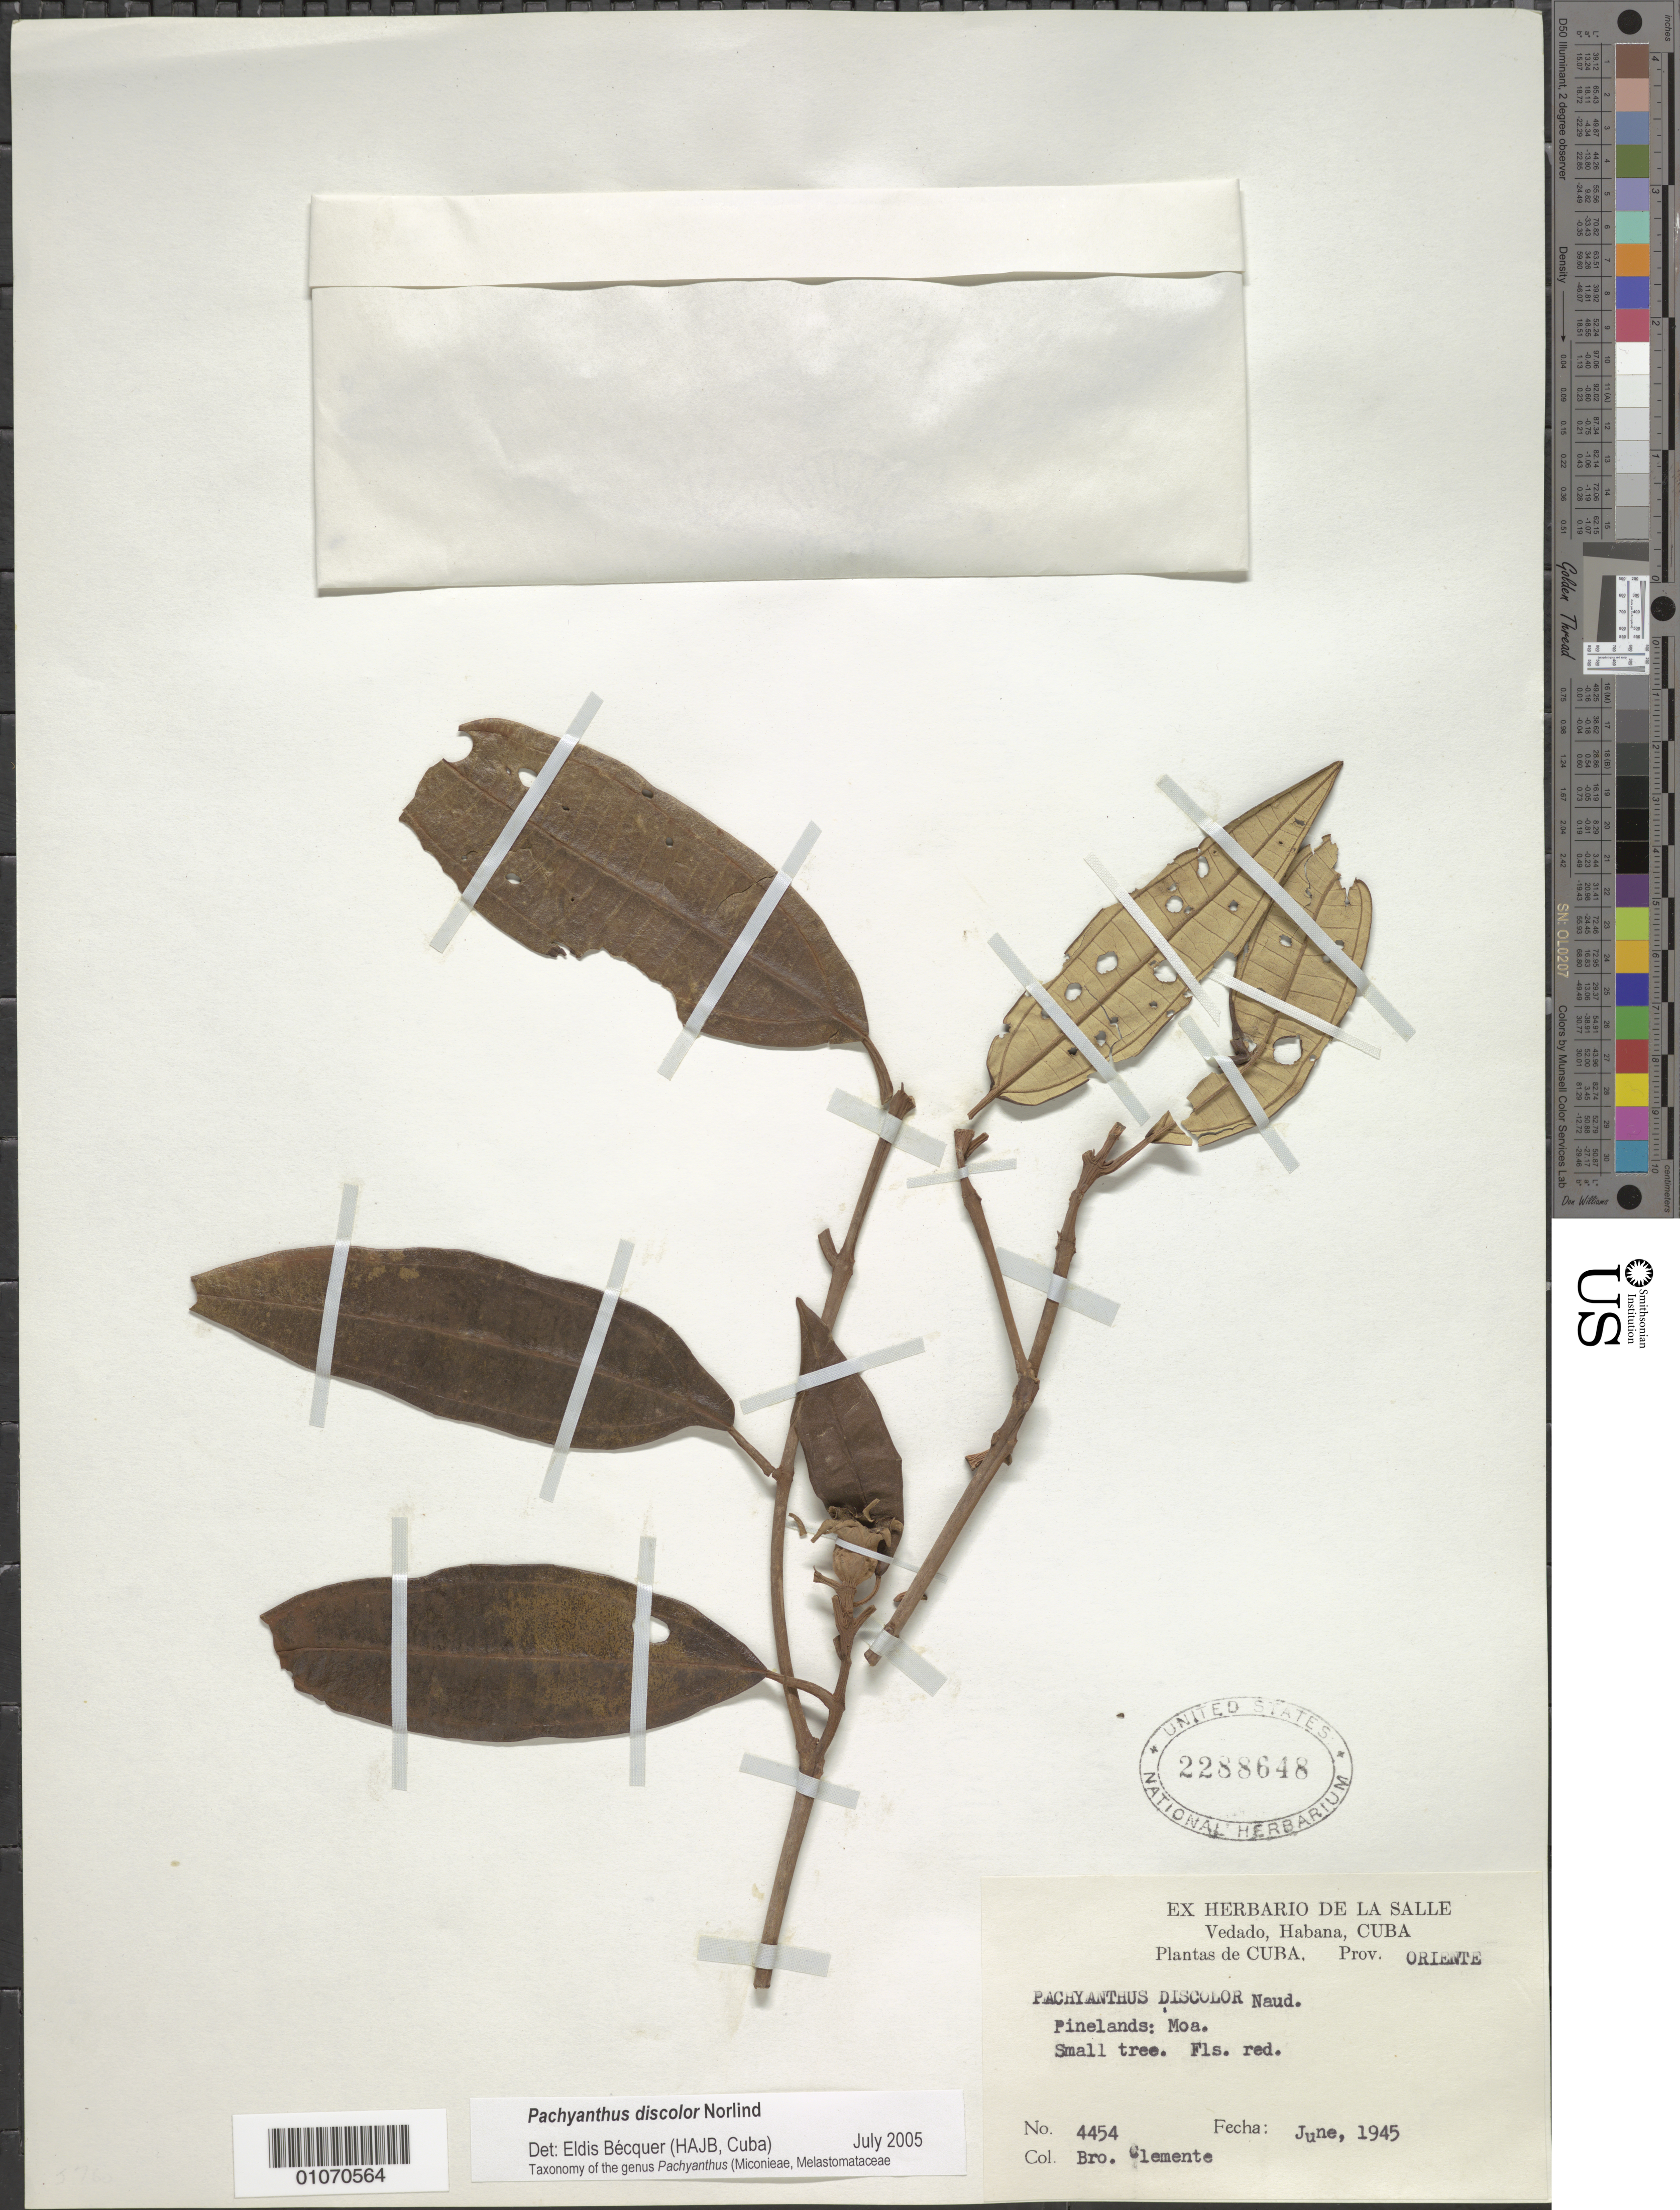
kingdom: Plantae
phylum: Tracheophyta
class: Magnoliopsida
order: Myrtales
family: Melastomataceae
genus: Pachyanthus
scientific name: Pachyanthus discolor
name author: Norlind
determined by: Bécquer Granados, E. R., (HAJB)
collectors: Bro. Clemente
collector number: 4454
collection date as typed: Jun 1945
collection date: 1945-06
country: Cuba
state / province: Holguín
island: Cuba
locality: Moa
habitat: Pinelands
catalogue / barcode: US 2288648